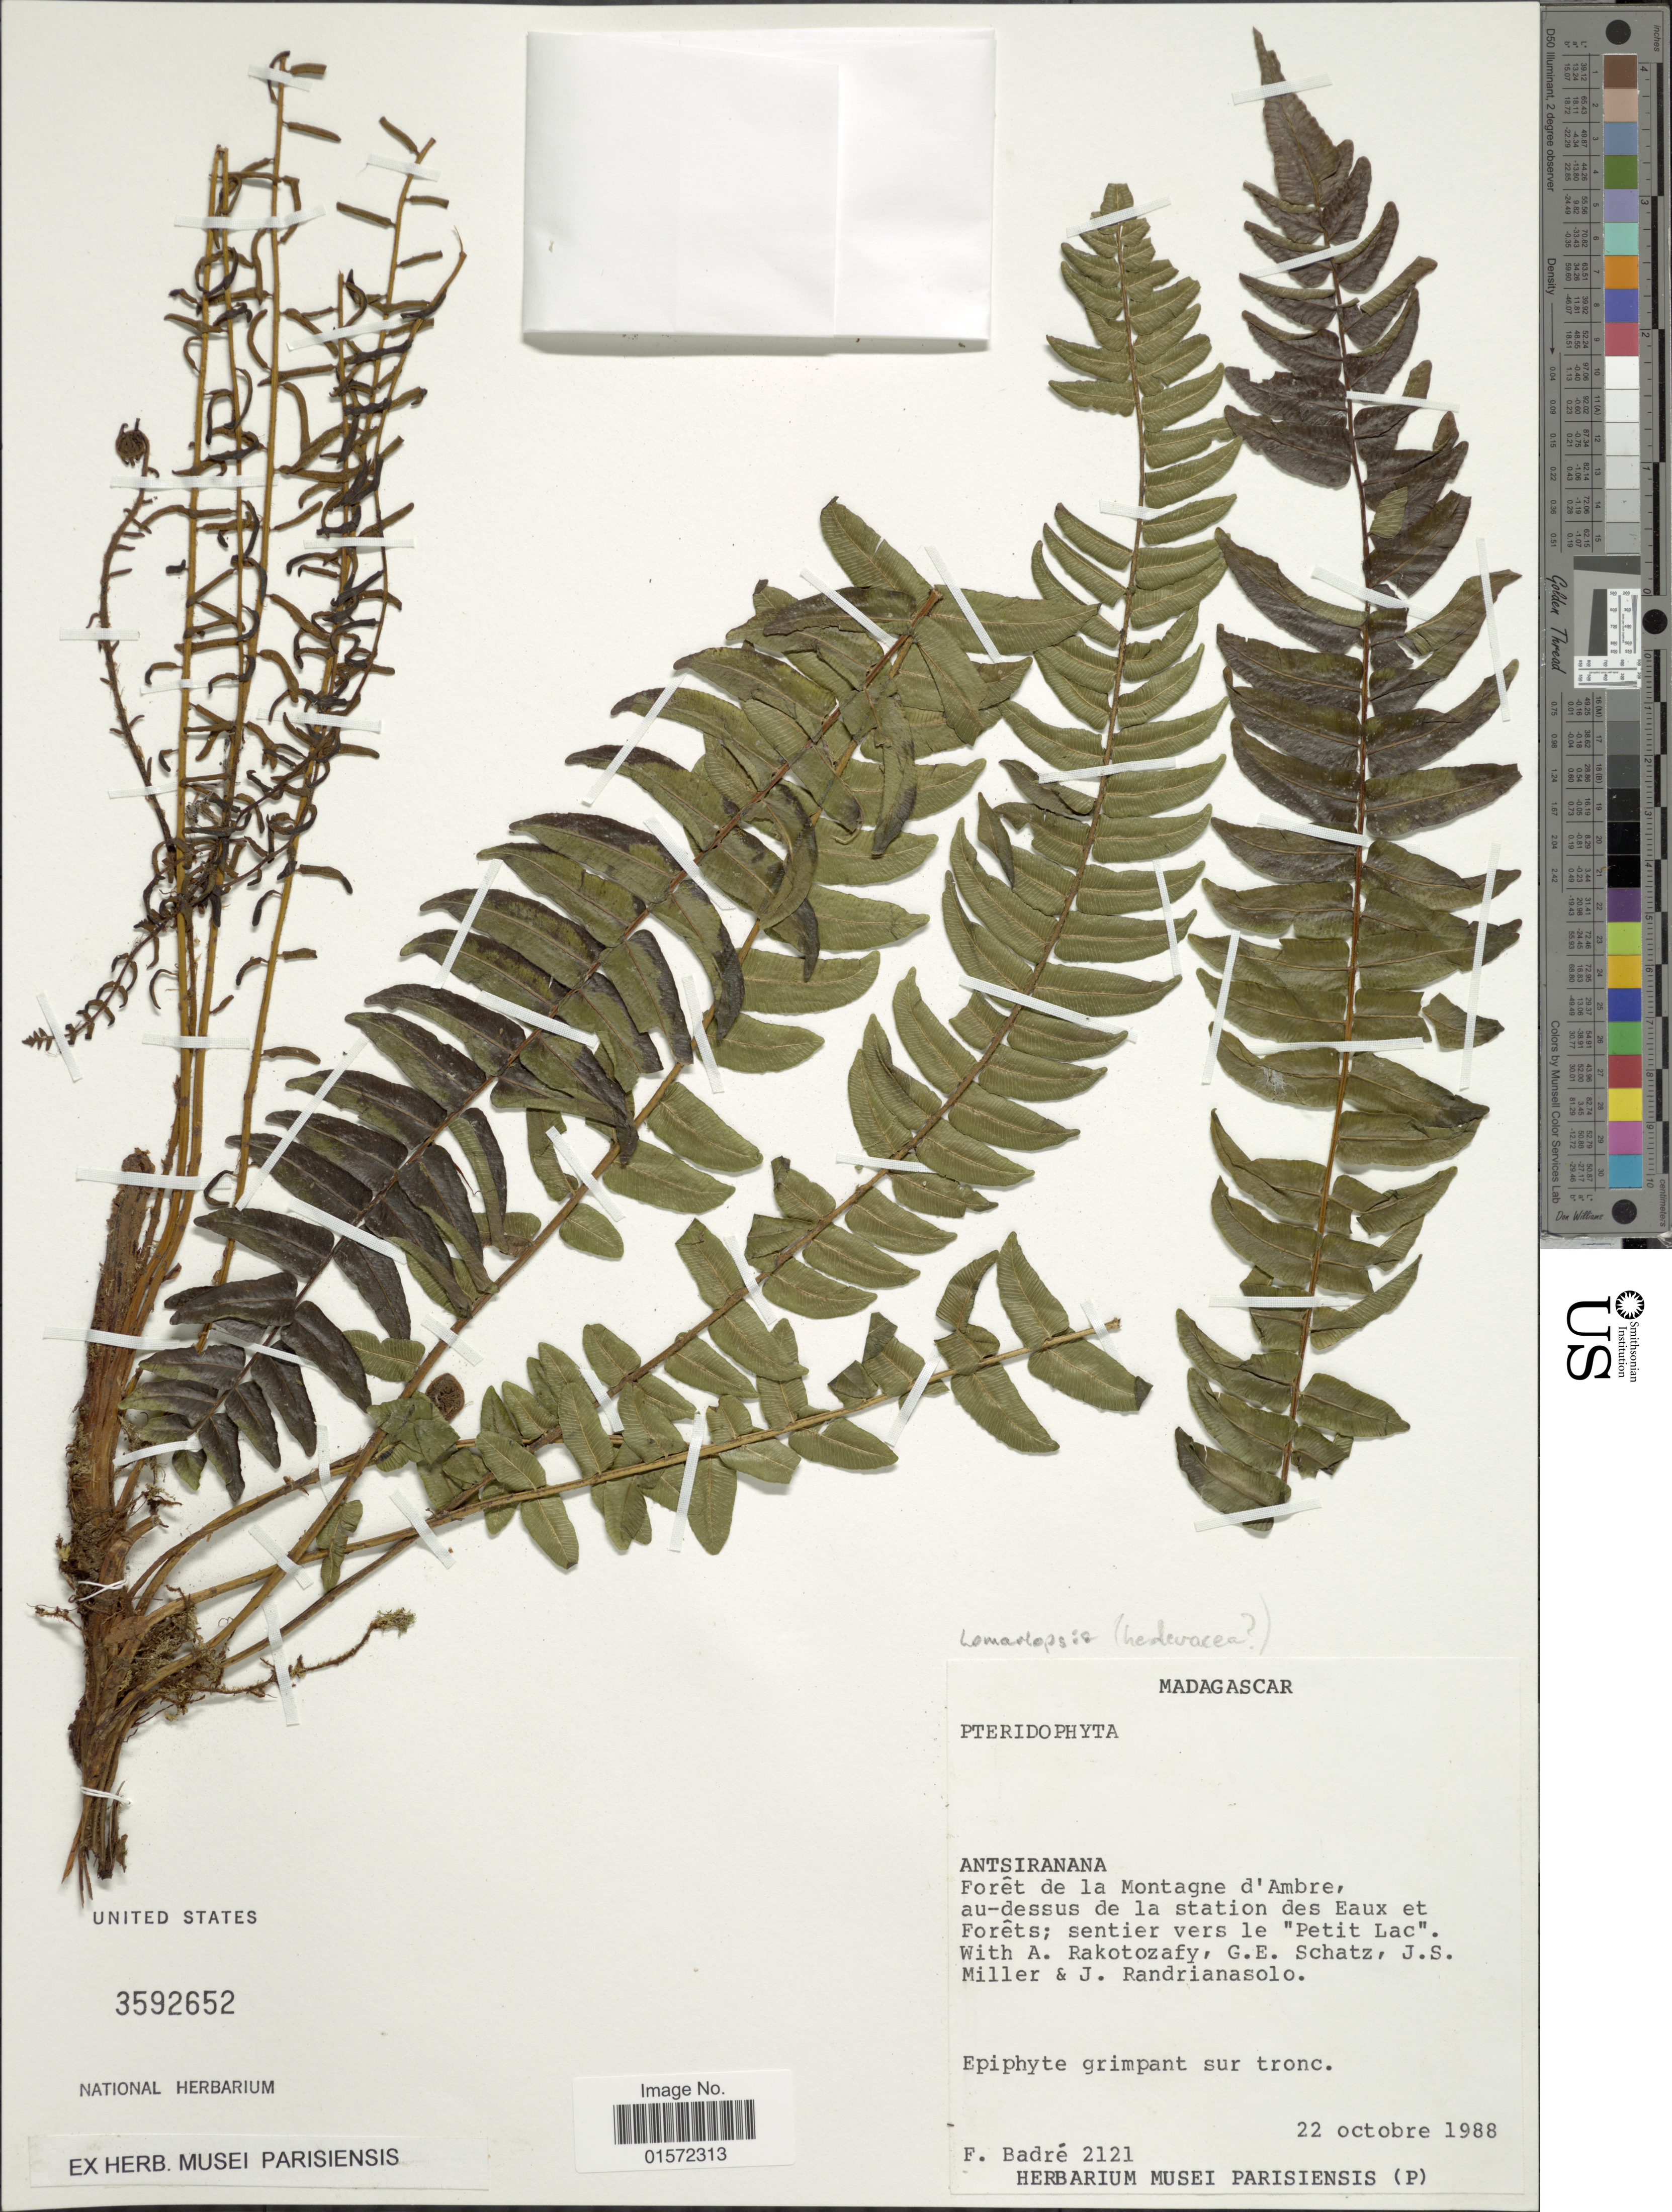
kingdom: Plantae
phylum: Tracheophyta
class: Polypodiopsida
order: Polypodiales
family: Lomariopsidaceae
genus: Lomariopsis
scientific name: Lomariopsis sp.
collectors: F. Badré, A. Rakotozafy, G. Schatz, J. S. Miller & J. Randrianasolo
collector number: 2121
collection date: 1988-10-22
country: Madagascar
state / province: Diana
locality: Forêt de la Montagne d' Ambre, au-dessus de la station des Eaux et Forêts; sentier vers le "Petit Lac"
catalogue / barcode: US 3592652